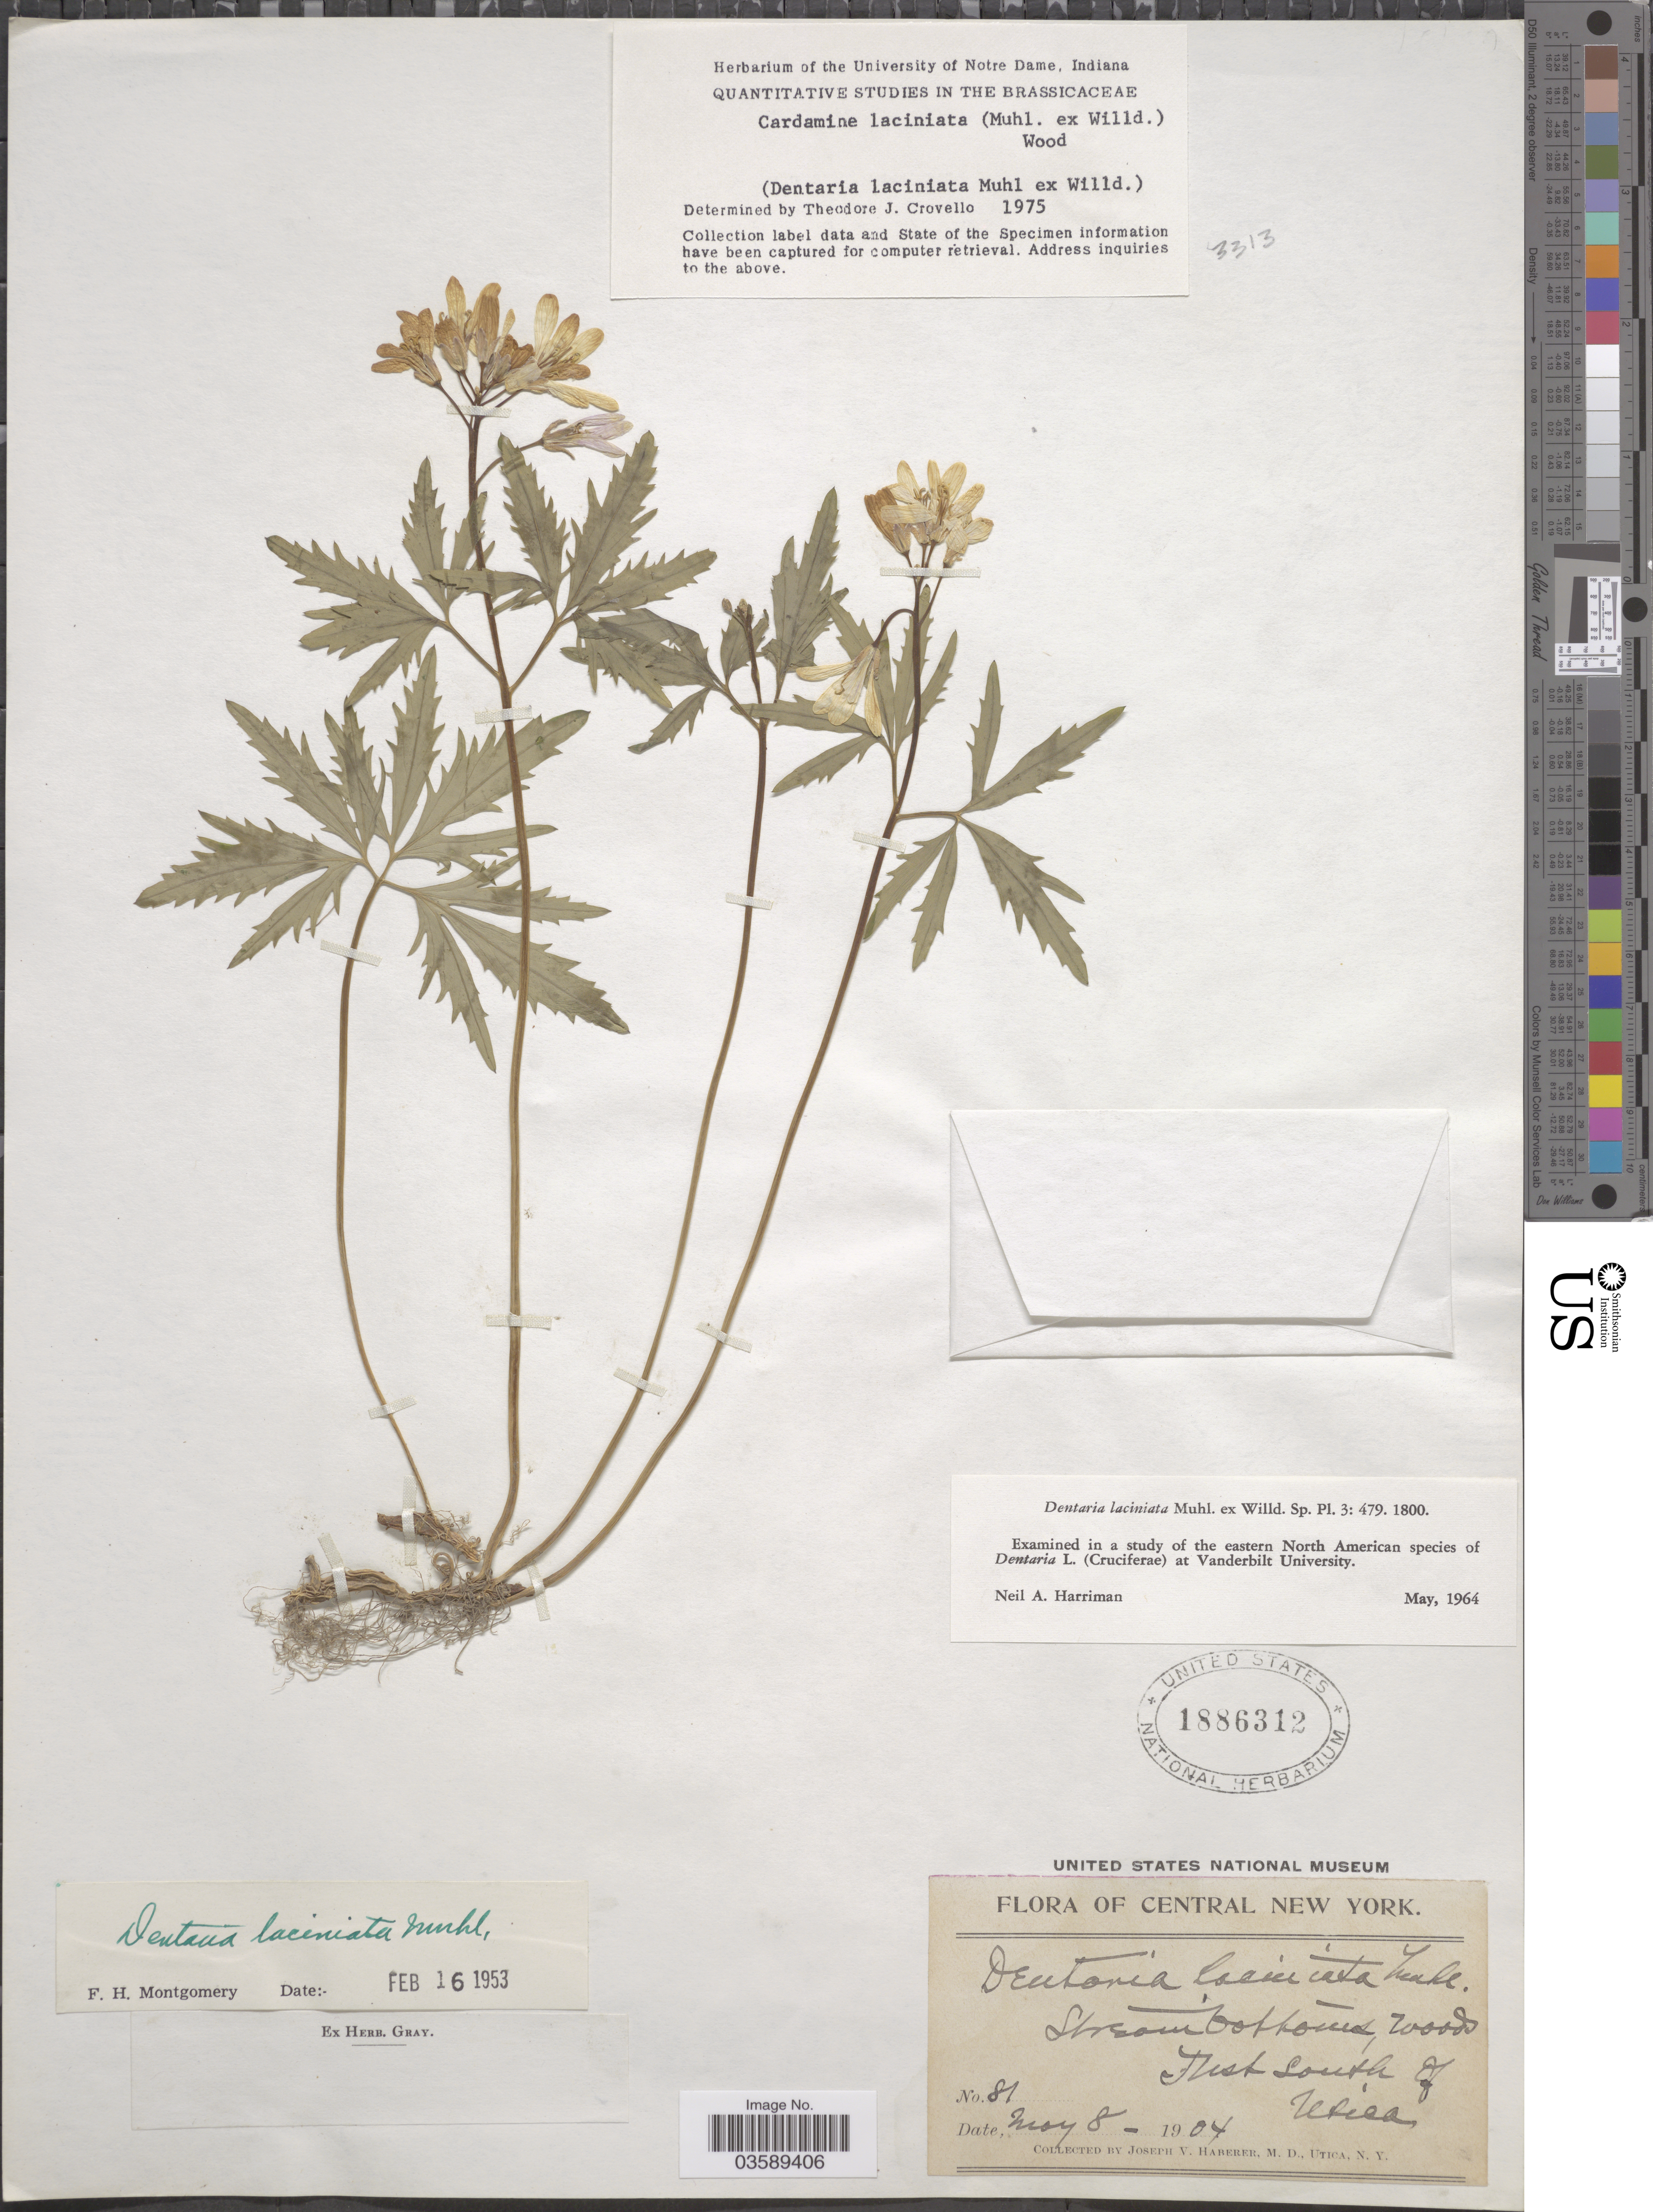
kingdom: Plantae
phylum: Tracheophyta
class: Magnoliopsida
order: Brassicales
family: Brassicaceae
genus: Cardamine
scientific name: Cardamine laciniata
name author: (Hook.) Steud.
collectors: J. V. Haberer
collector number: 81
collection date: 1904-05-08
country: United States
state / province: New York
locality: Central New York. Just South of Utica.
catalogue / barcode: US 1886312